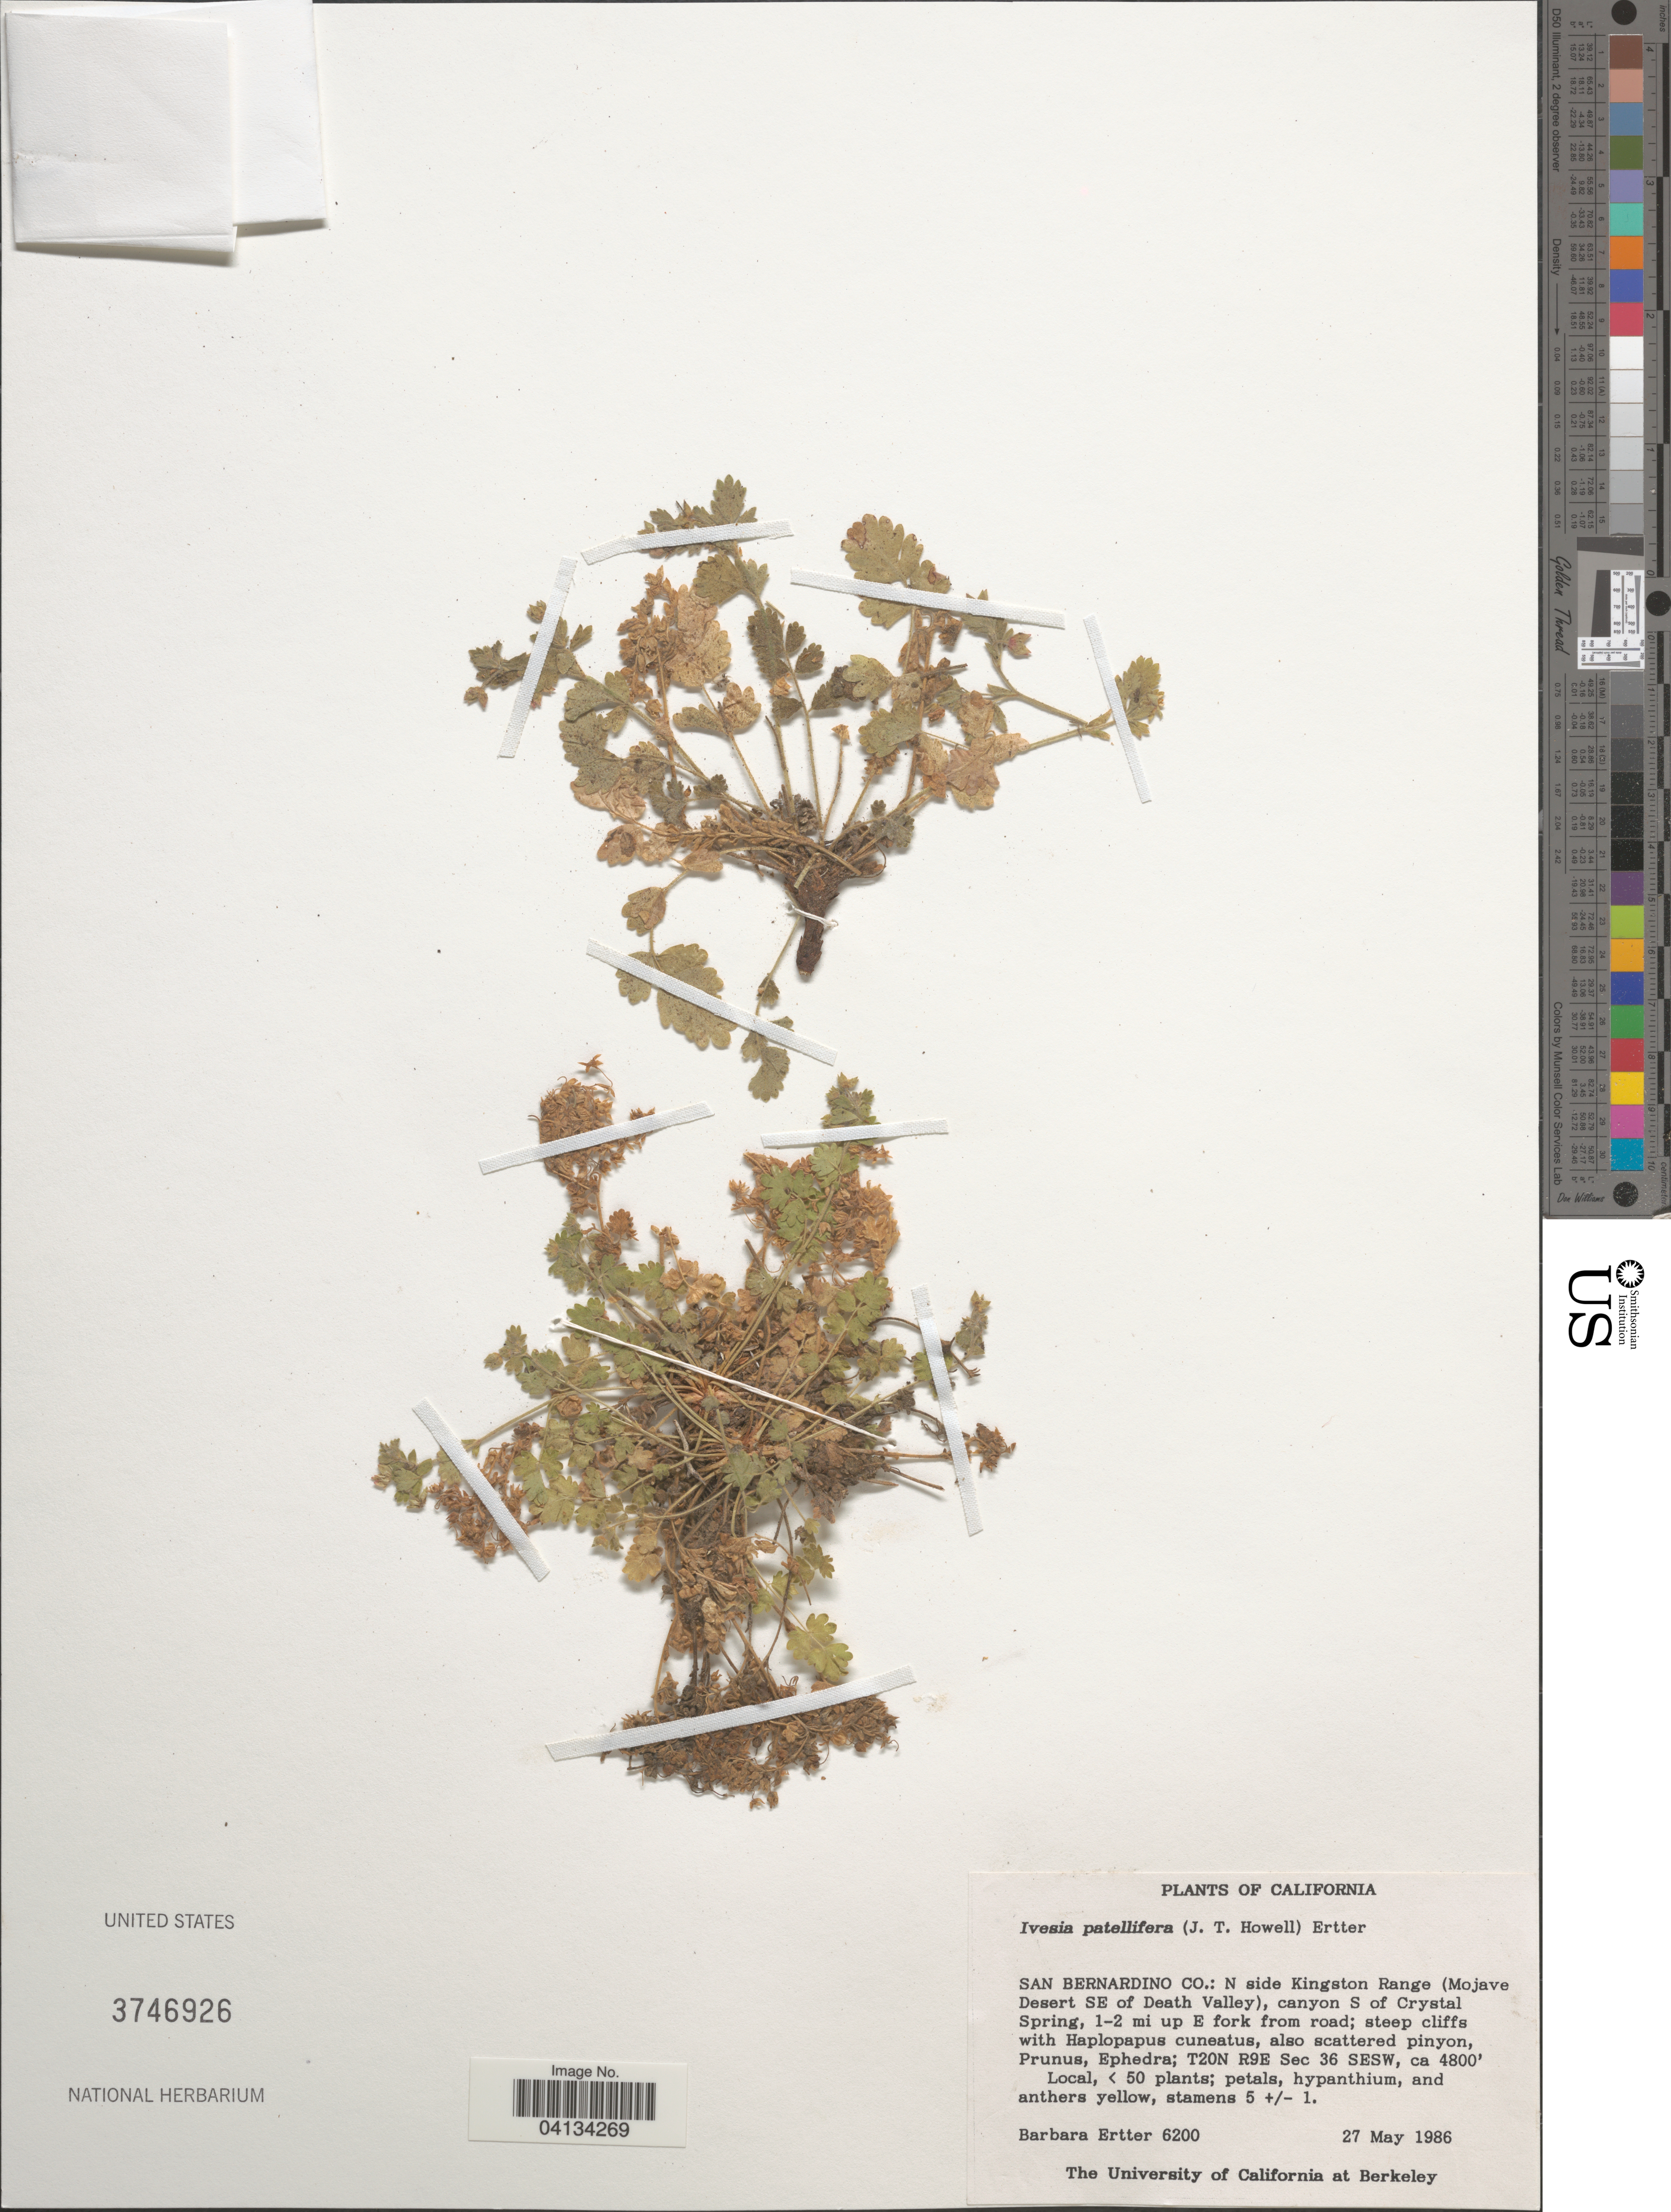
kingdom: Plantae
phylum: Tracheophyta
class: Magnoliopsida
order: Rosales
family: Rosaceae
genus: Potentilla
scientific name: Potentilla patellifera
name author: J.T. Howell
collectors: B. Ertter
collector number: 6200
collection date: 1986-05-27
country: United States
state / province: California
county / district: San Bernardino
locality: San Bernardino Co.: N side Kingston Range (Mojave Desert SE of Death Valley), canyon S of Crystal Spring, 1-2 mi up E fork from road; T20N R9E Sec 36 SESW.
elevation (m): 1463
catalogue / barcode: US 3746926